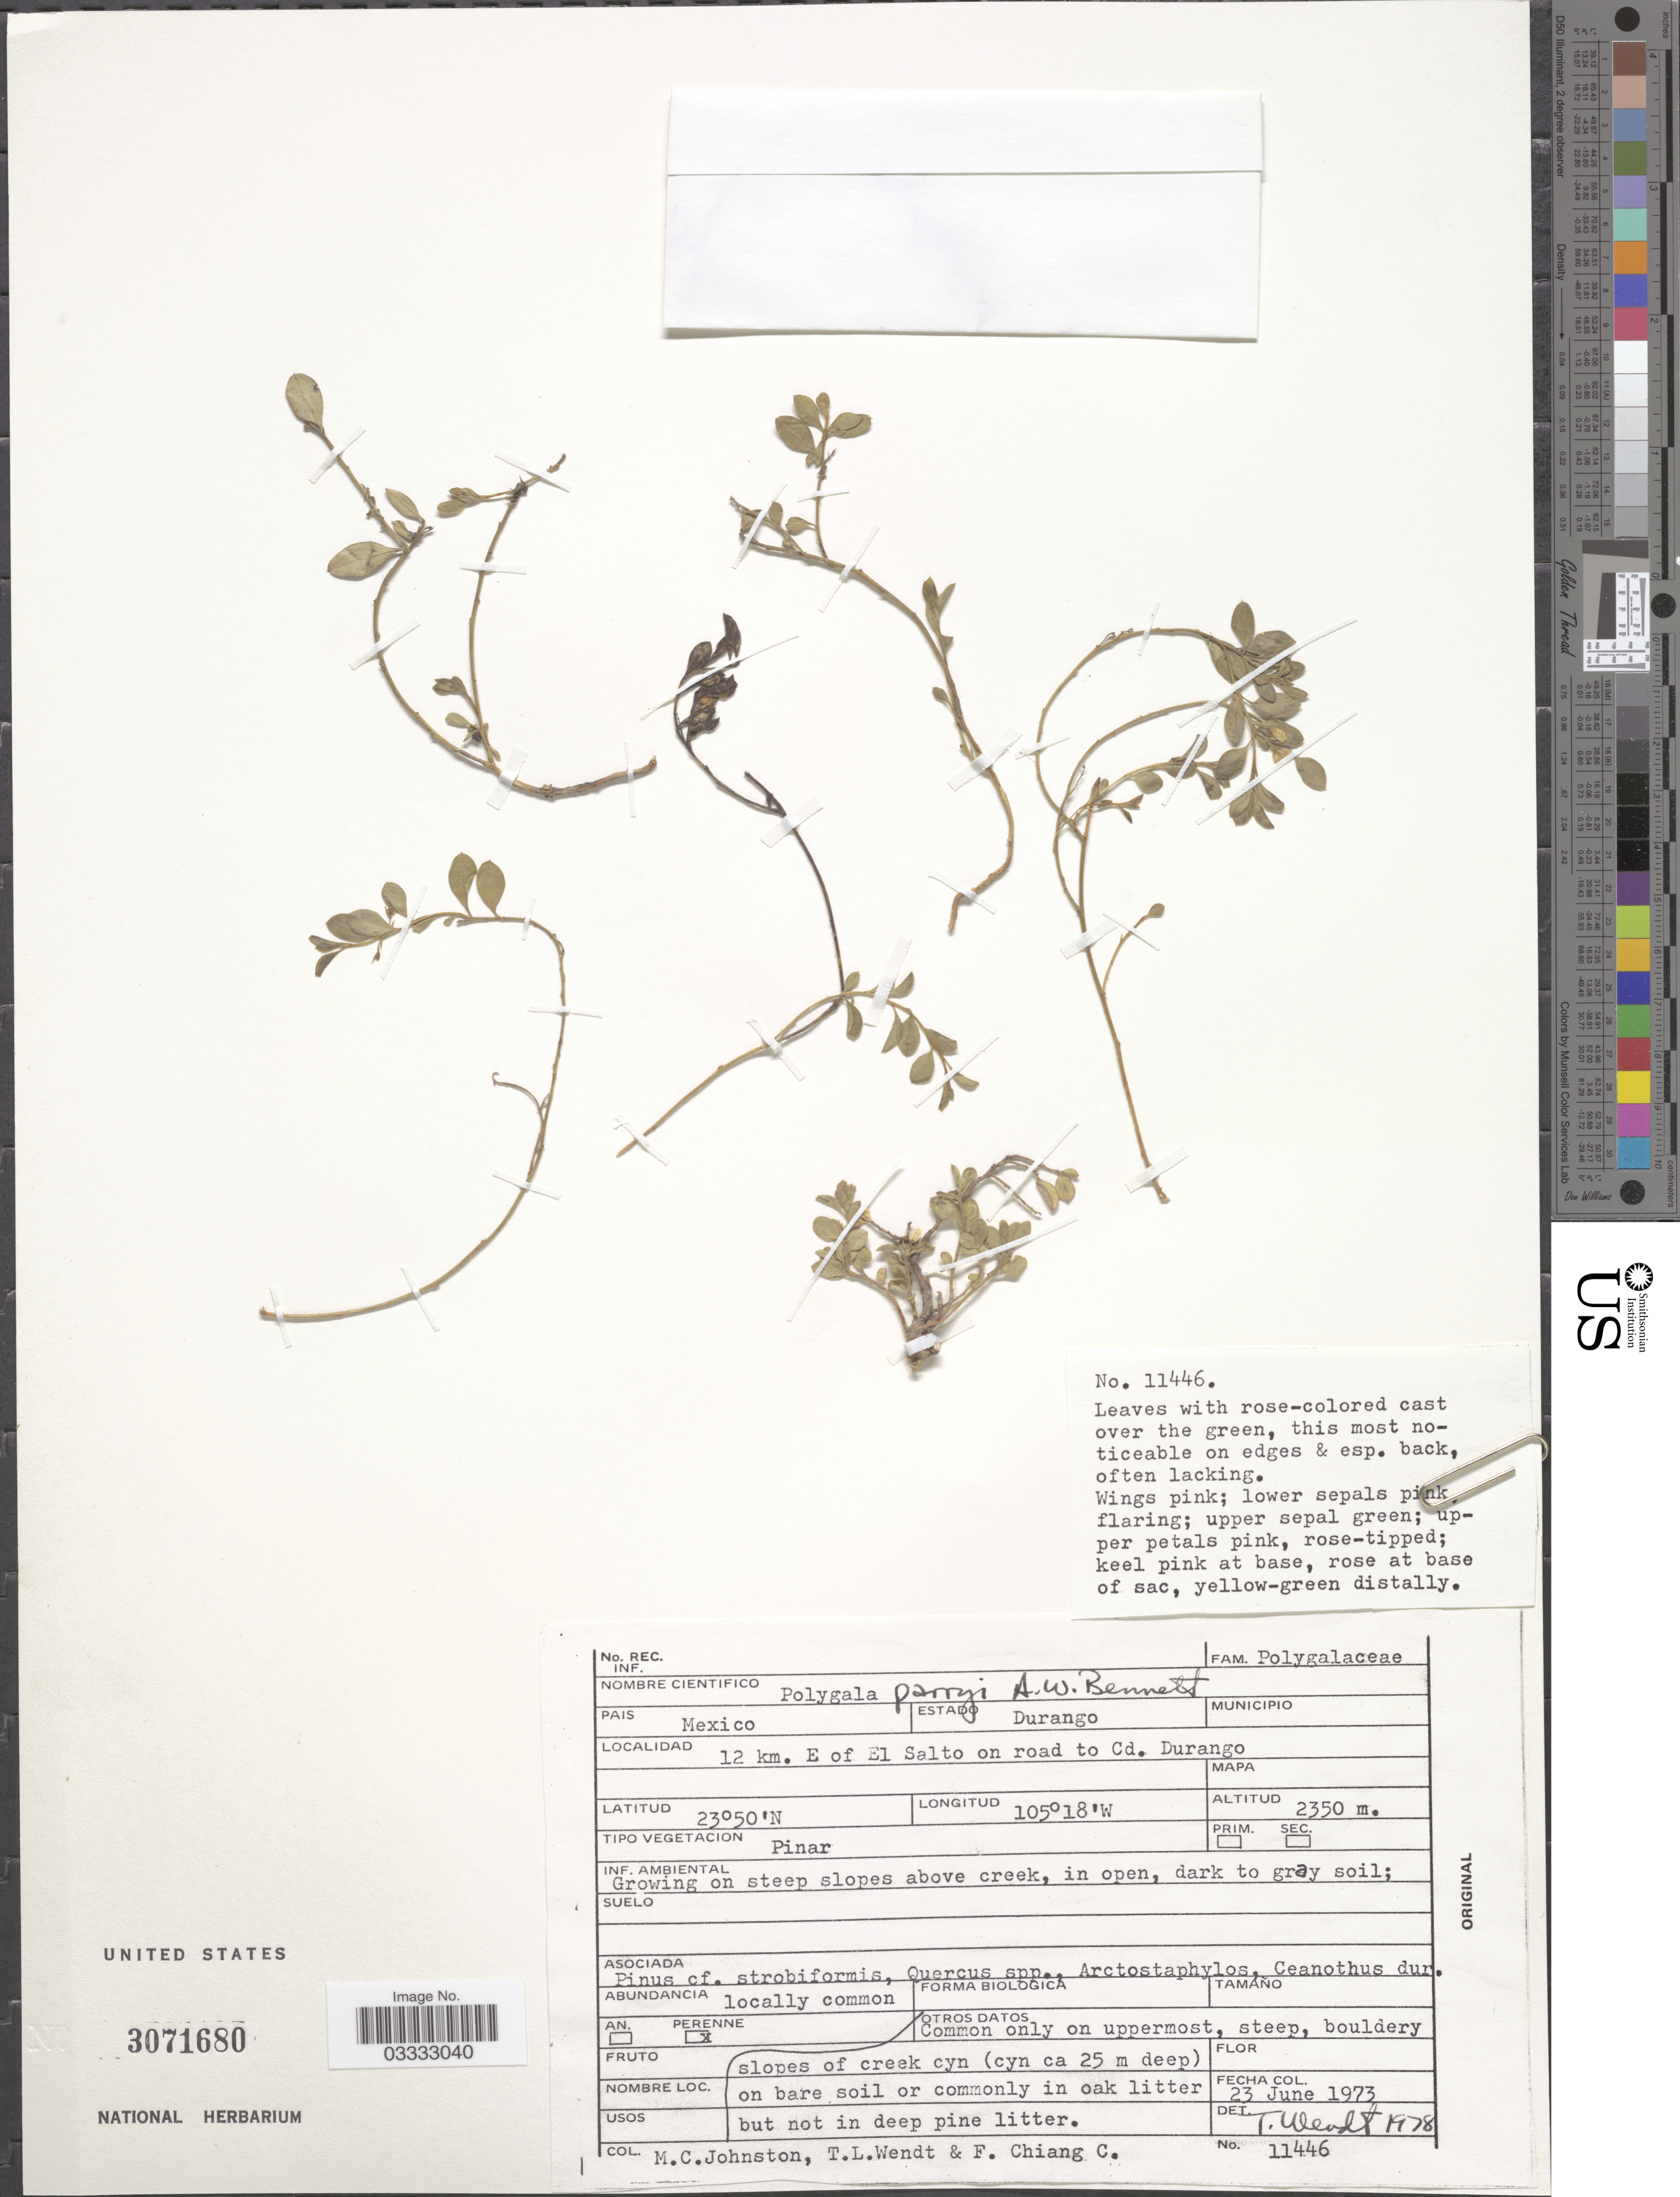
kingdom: Plantae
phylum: Tracheophyta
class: Magnoliopsida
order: Fabales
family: Polygalaceae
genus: Rhinotropis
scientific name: Rhinotropis parryi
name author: (A.W. Benn.) J.R. Abbott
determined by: Strong, Mark T., (BOT), Smithsonian Institution - National Museum of Natural History (UNITED STATES)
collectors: M. Johnston, T. L. Wendt & F. Chiang C.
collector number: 11446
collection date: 1973-06-23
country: Mexico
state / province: Durango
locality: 12 km. E of El Salto on road to Cd. Durango.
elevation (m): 2350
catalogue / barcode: US 3071680